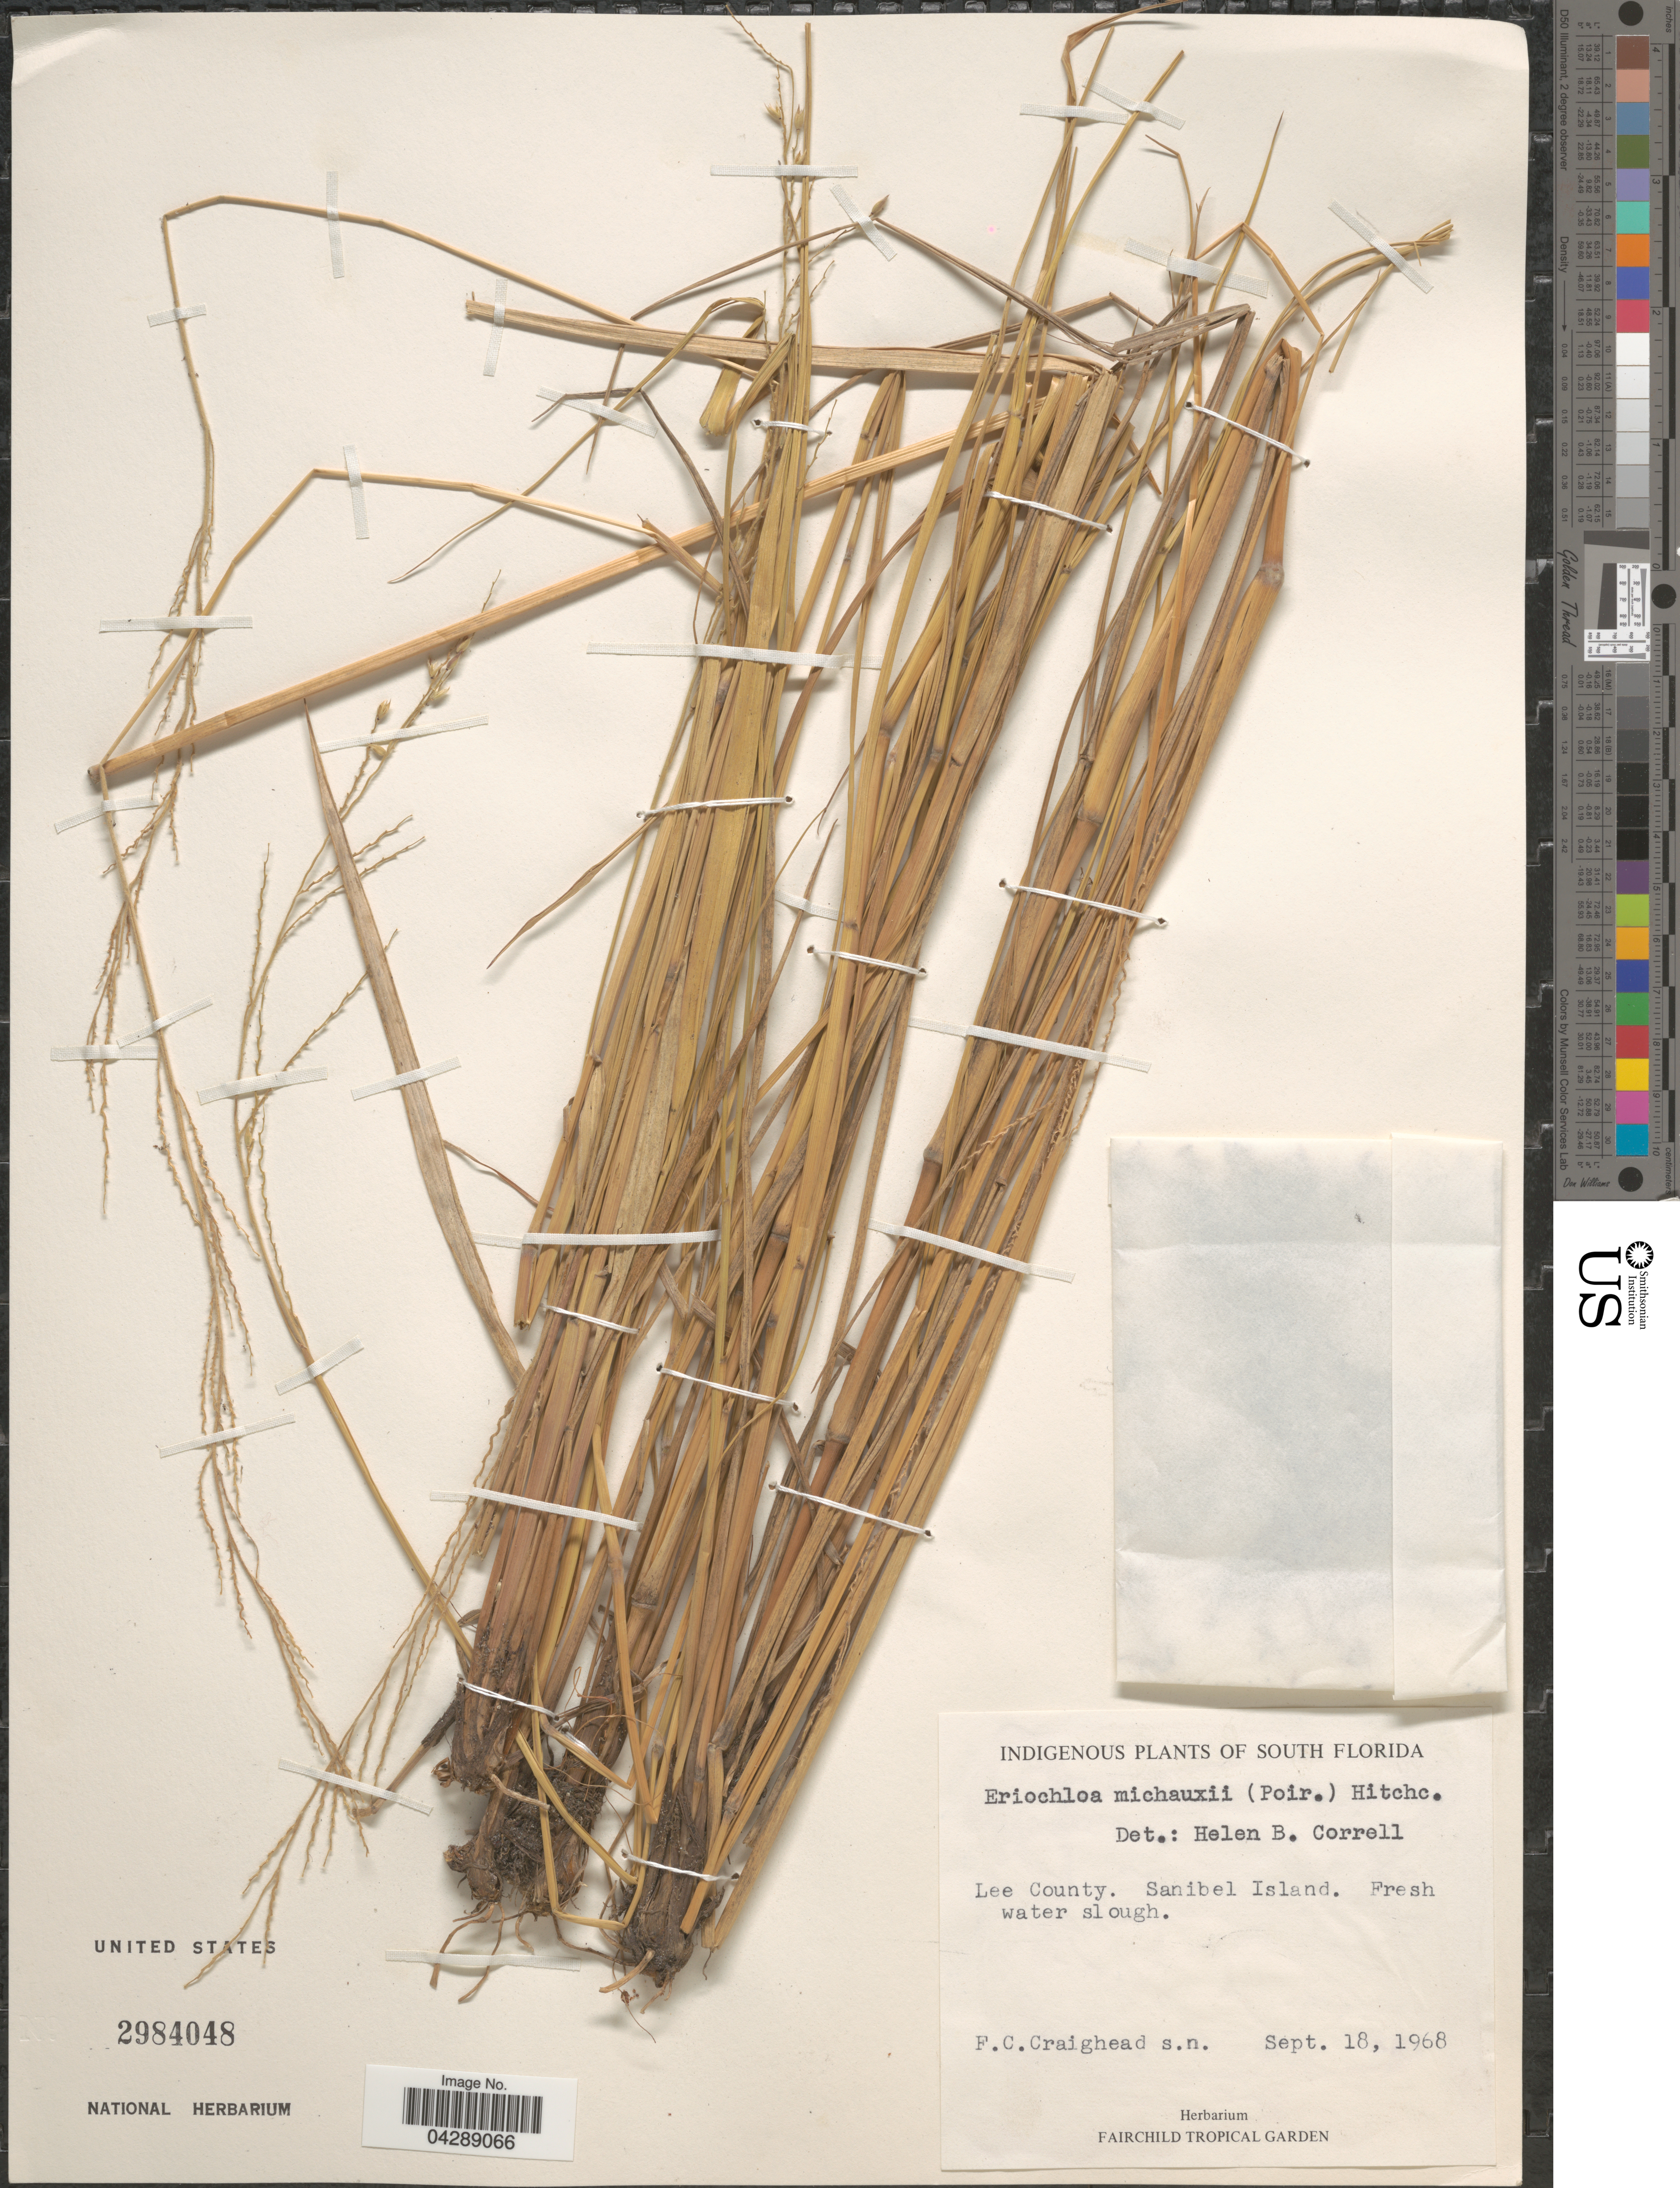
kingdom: Plantae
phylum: Tracheophyta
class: Liliopsida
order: Poales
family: Poaceae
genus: Eriochloa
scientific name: Eriochloa michauxii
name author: (Poir.) Hitchc.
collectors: F. Craighead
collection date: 1968-09-18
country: United States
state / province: Florida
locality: South Florida. Lee County. Sanibel Island.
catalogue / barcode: US 2984048